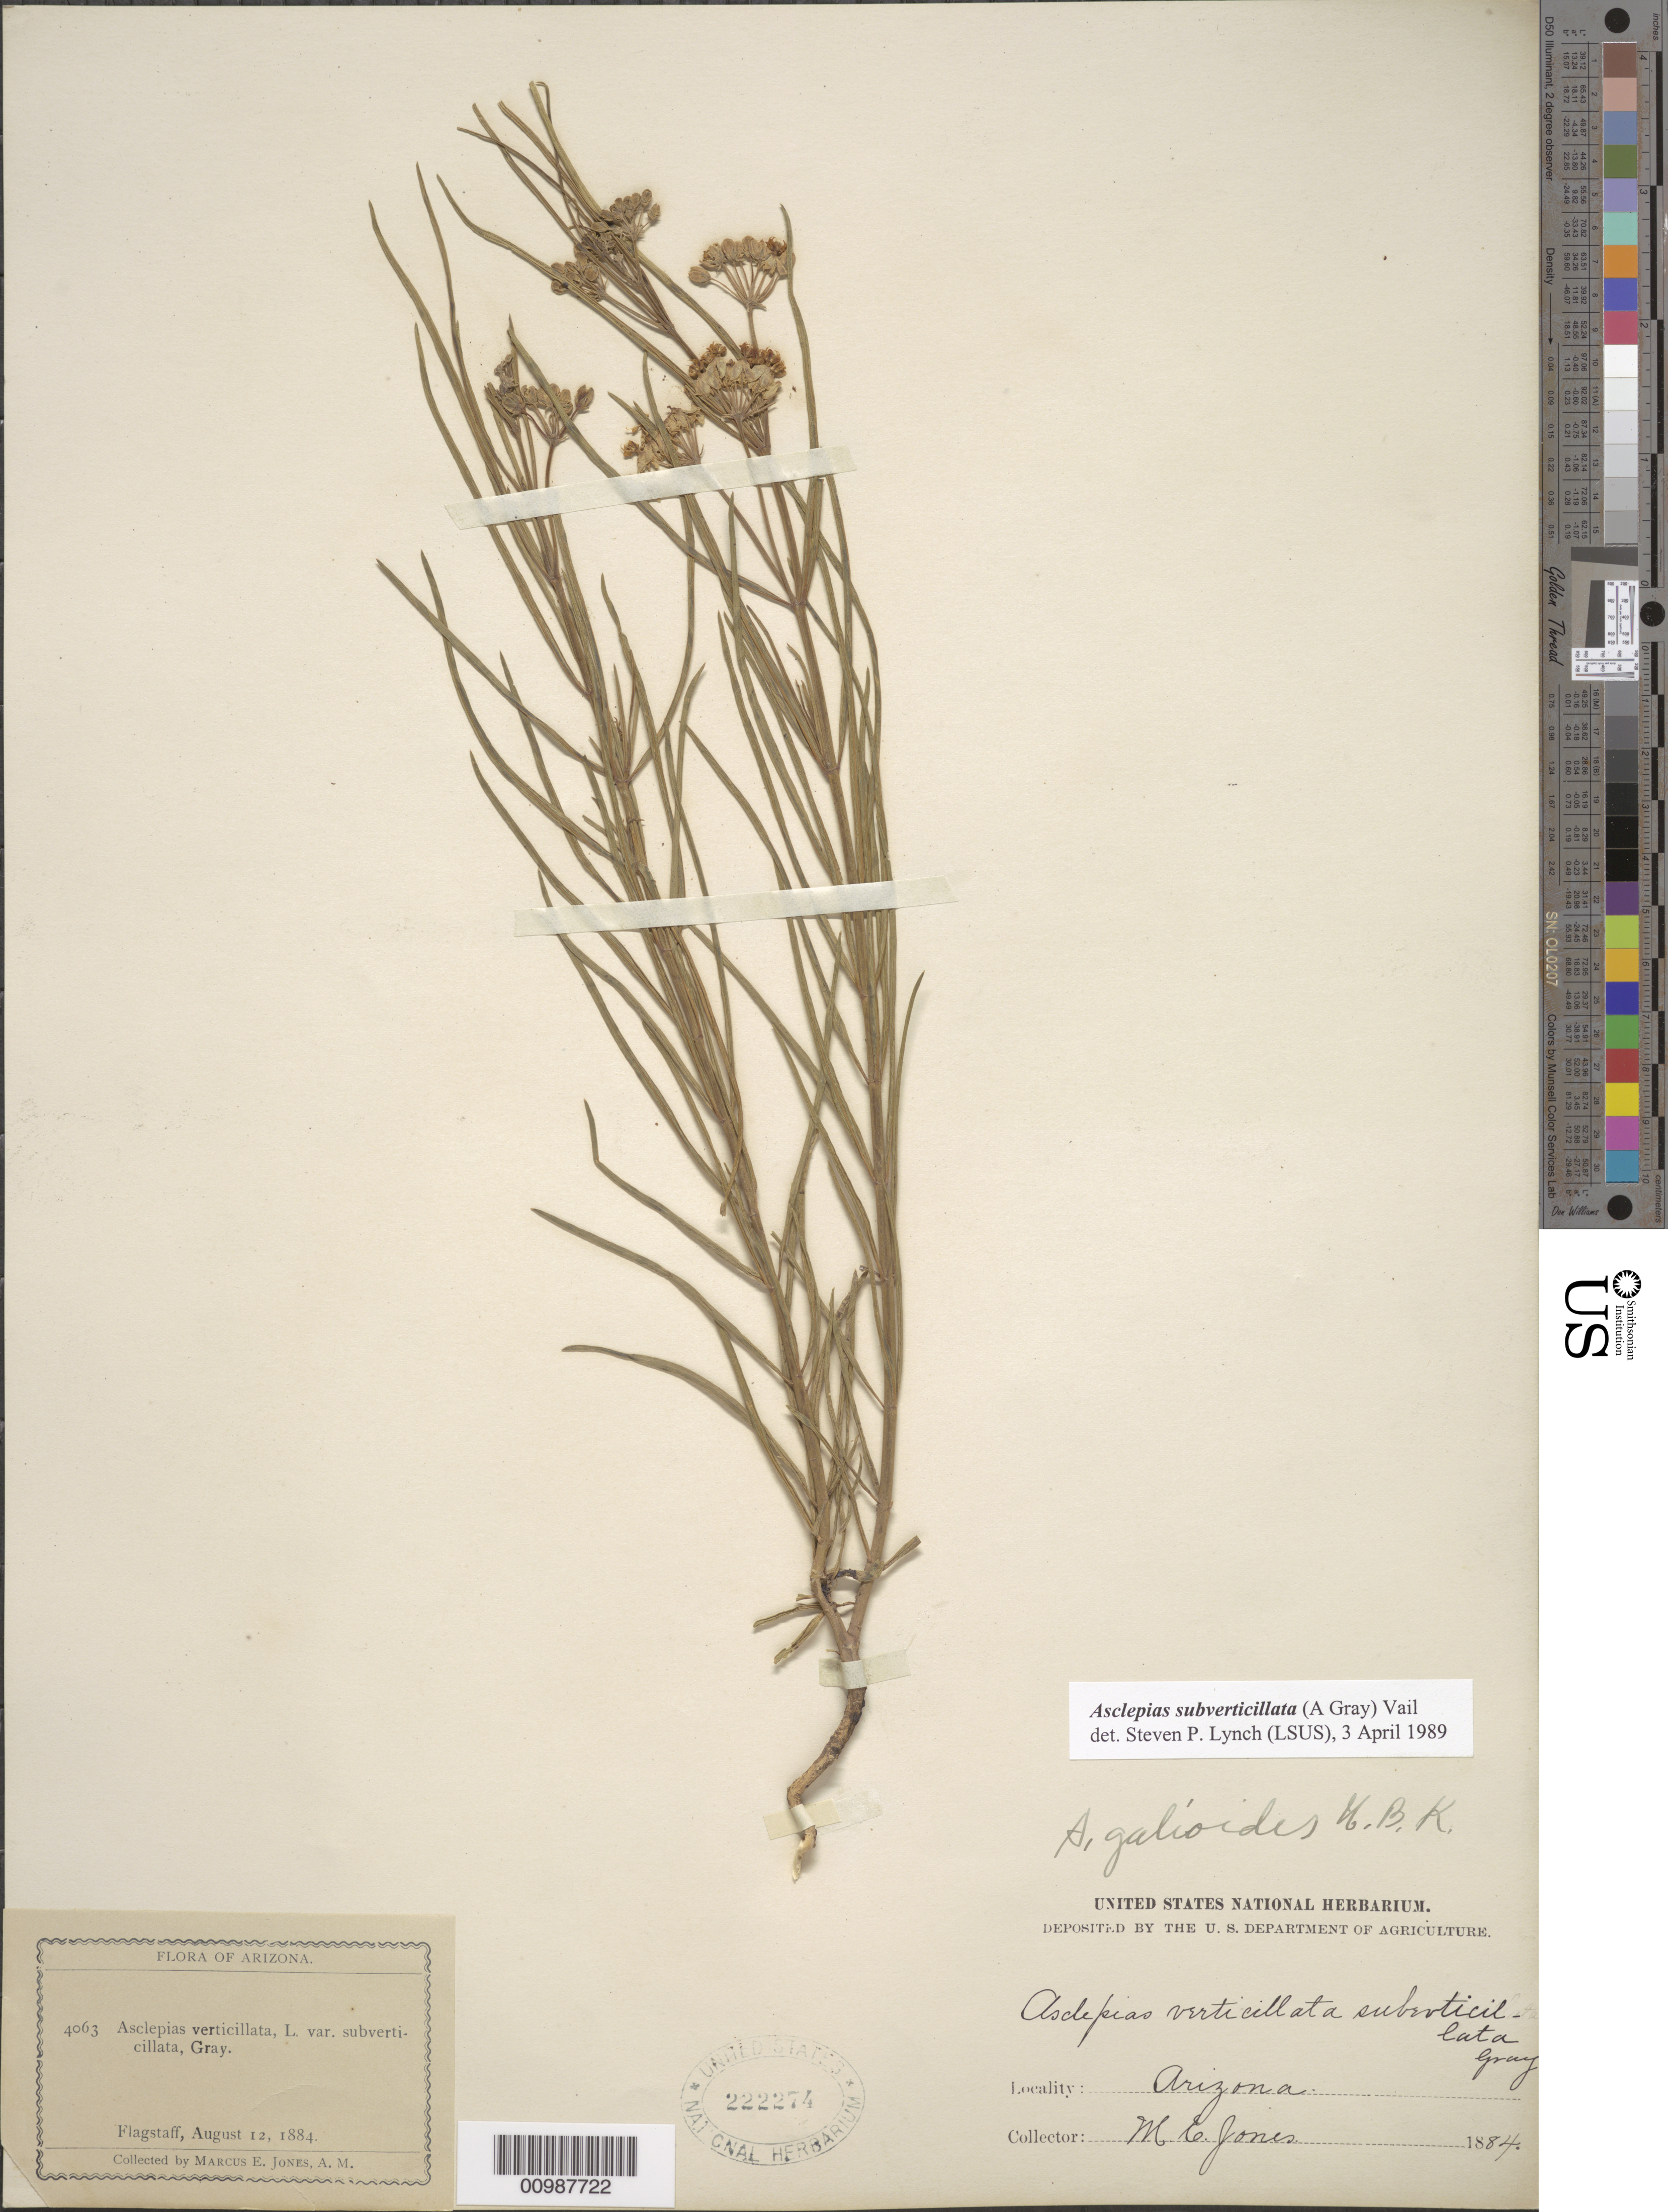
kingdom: Plantae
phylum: Tracheophyta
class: Magnoliopsida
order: Gentianales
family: Apocynaceae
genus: Asclepias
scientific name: Asclepias subverticillata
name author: (A. Gray) Vail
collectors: M. E. Jones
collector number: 4063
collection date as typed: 12 Aug 1884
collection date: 1884-08-12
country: United States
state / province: Arizona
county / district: Coconino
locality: Flagstaff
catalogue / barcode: US 222274